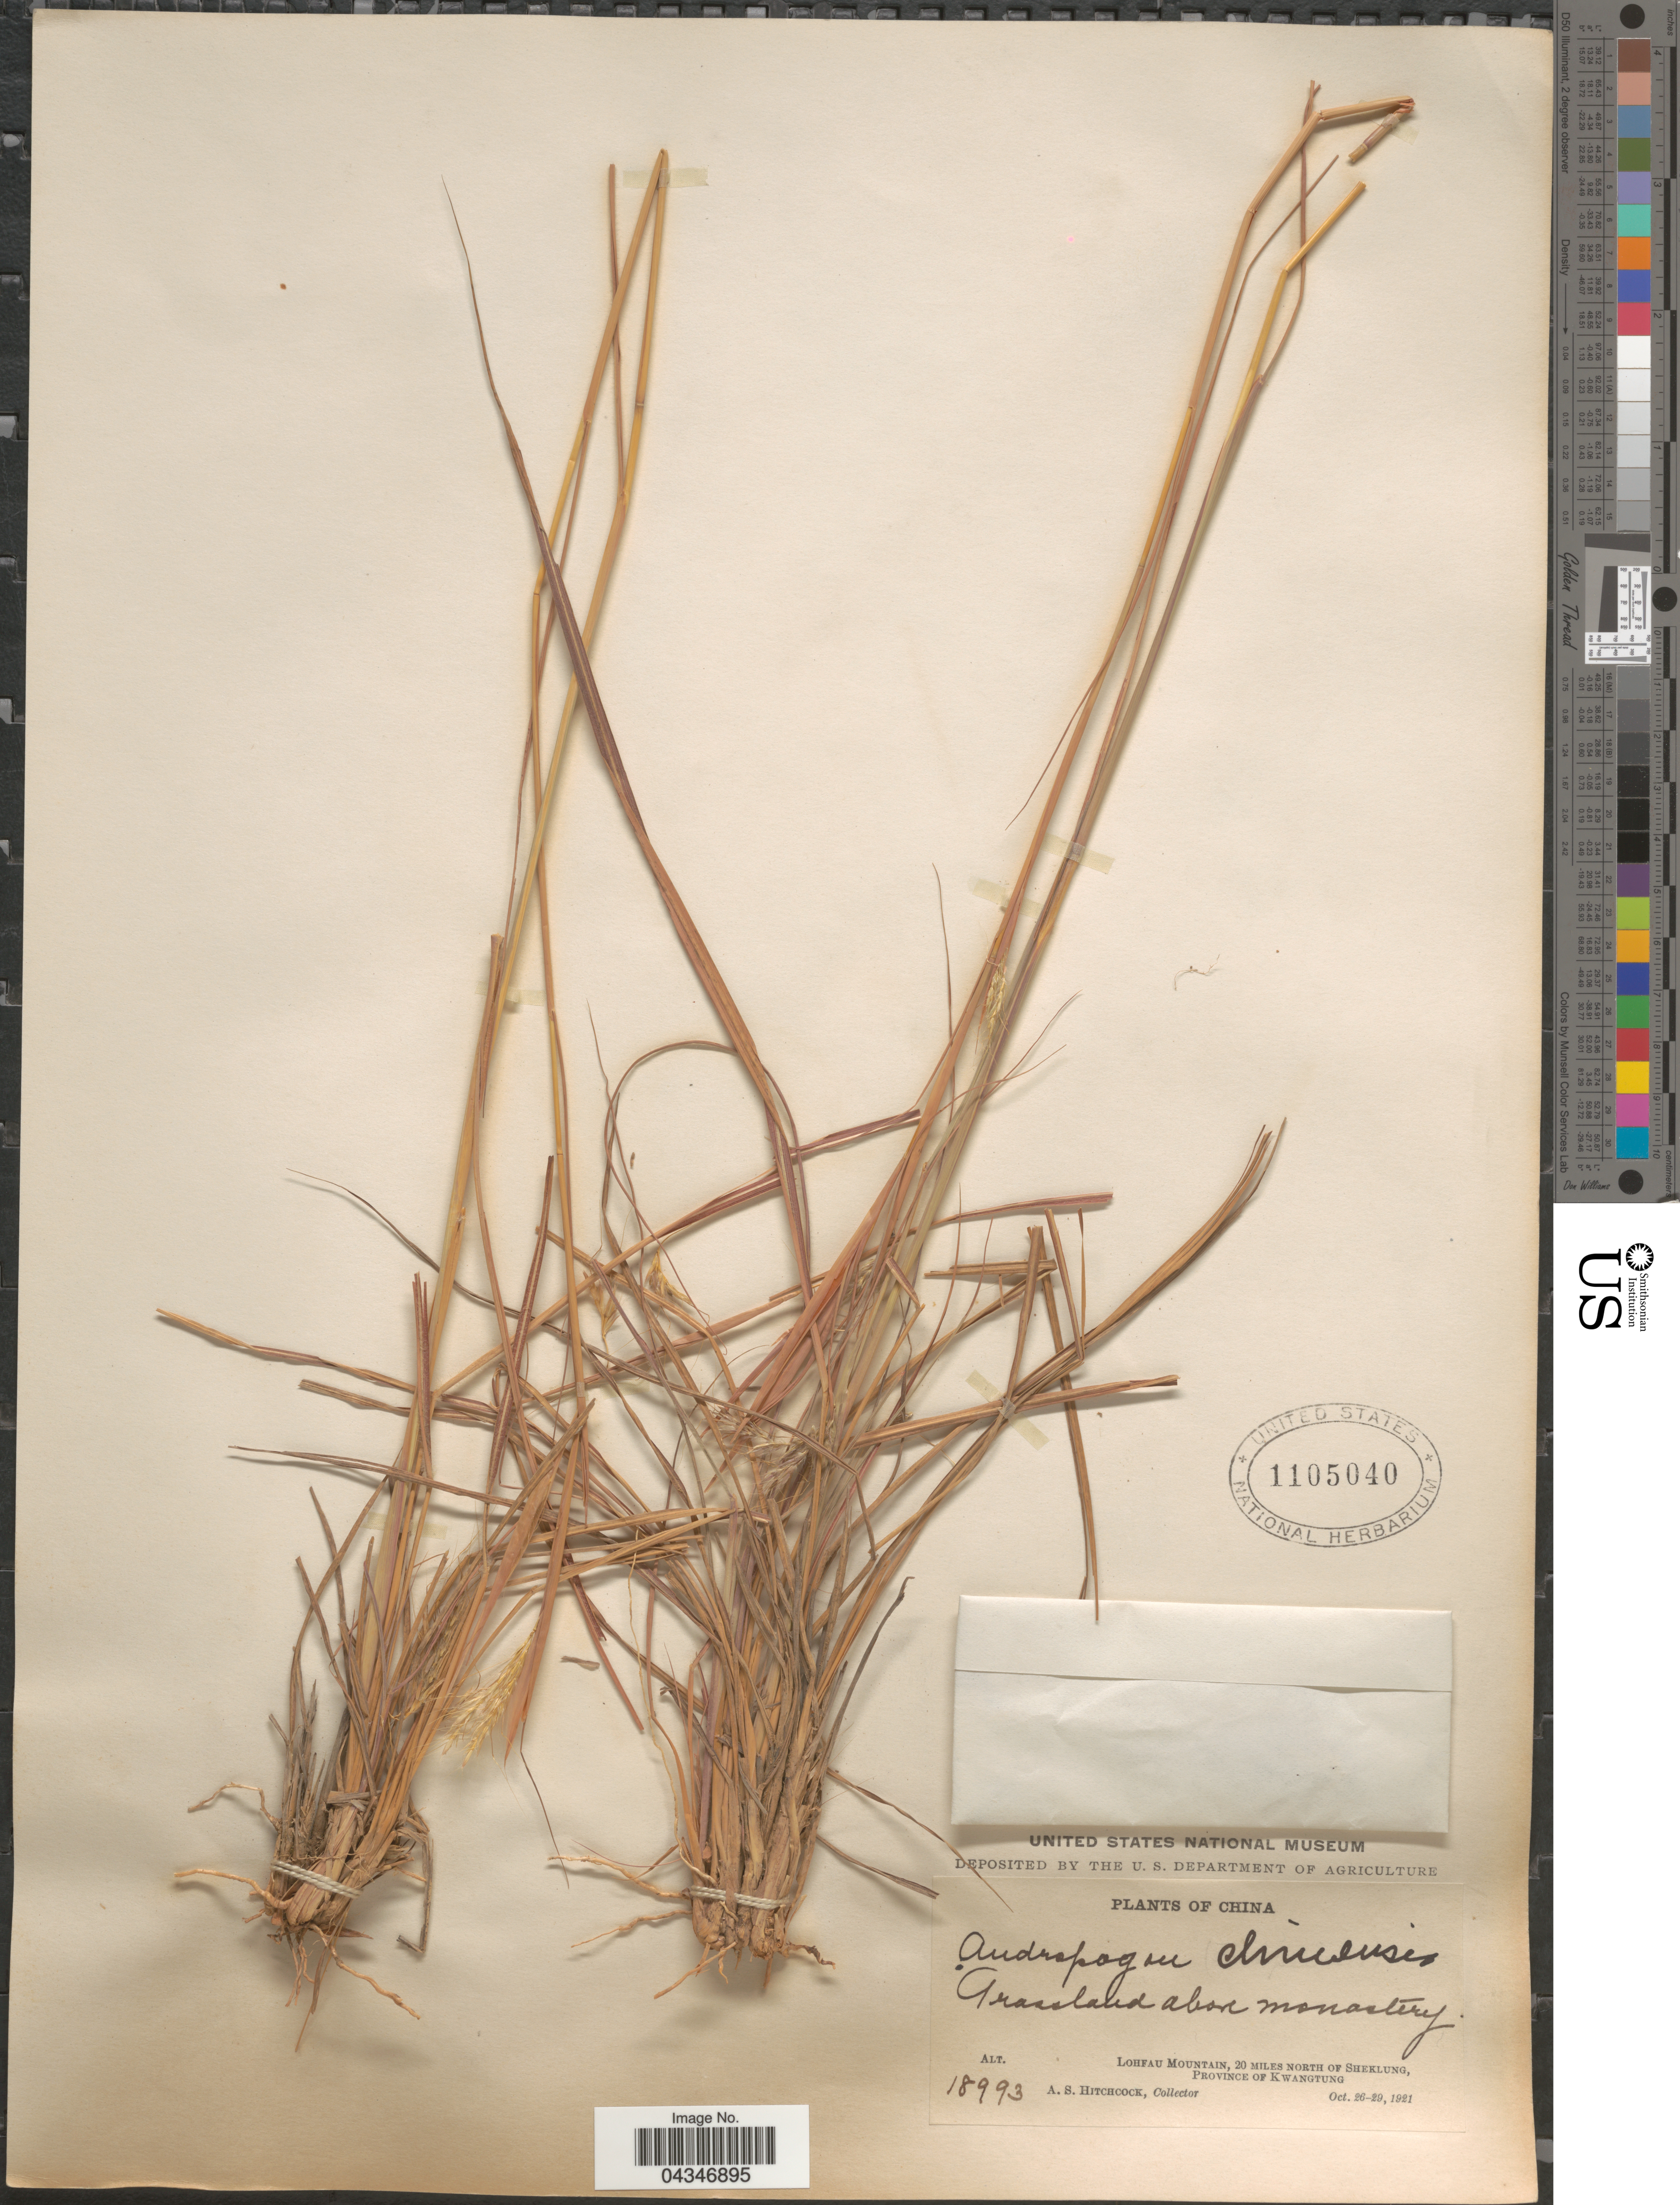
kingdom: Plantae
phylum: Tracheophyta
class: Liliopsida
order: Poales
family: Poaceae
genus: Andropogon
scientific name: Andropogon chinensis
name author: (Nees) Merr.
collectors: A. S. Hitchcock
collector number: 18993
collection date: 1921-10-26/1921-10-29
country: China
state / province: Guangdong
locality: Grassland above monastery. Lohfau Mountain, 20 miles north of Sheklung, Province of Kwangtung.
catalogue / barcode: US 1105040